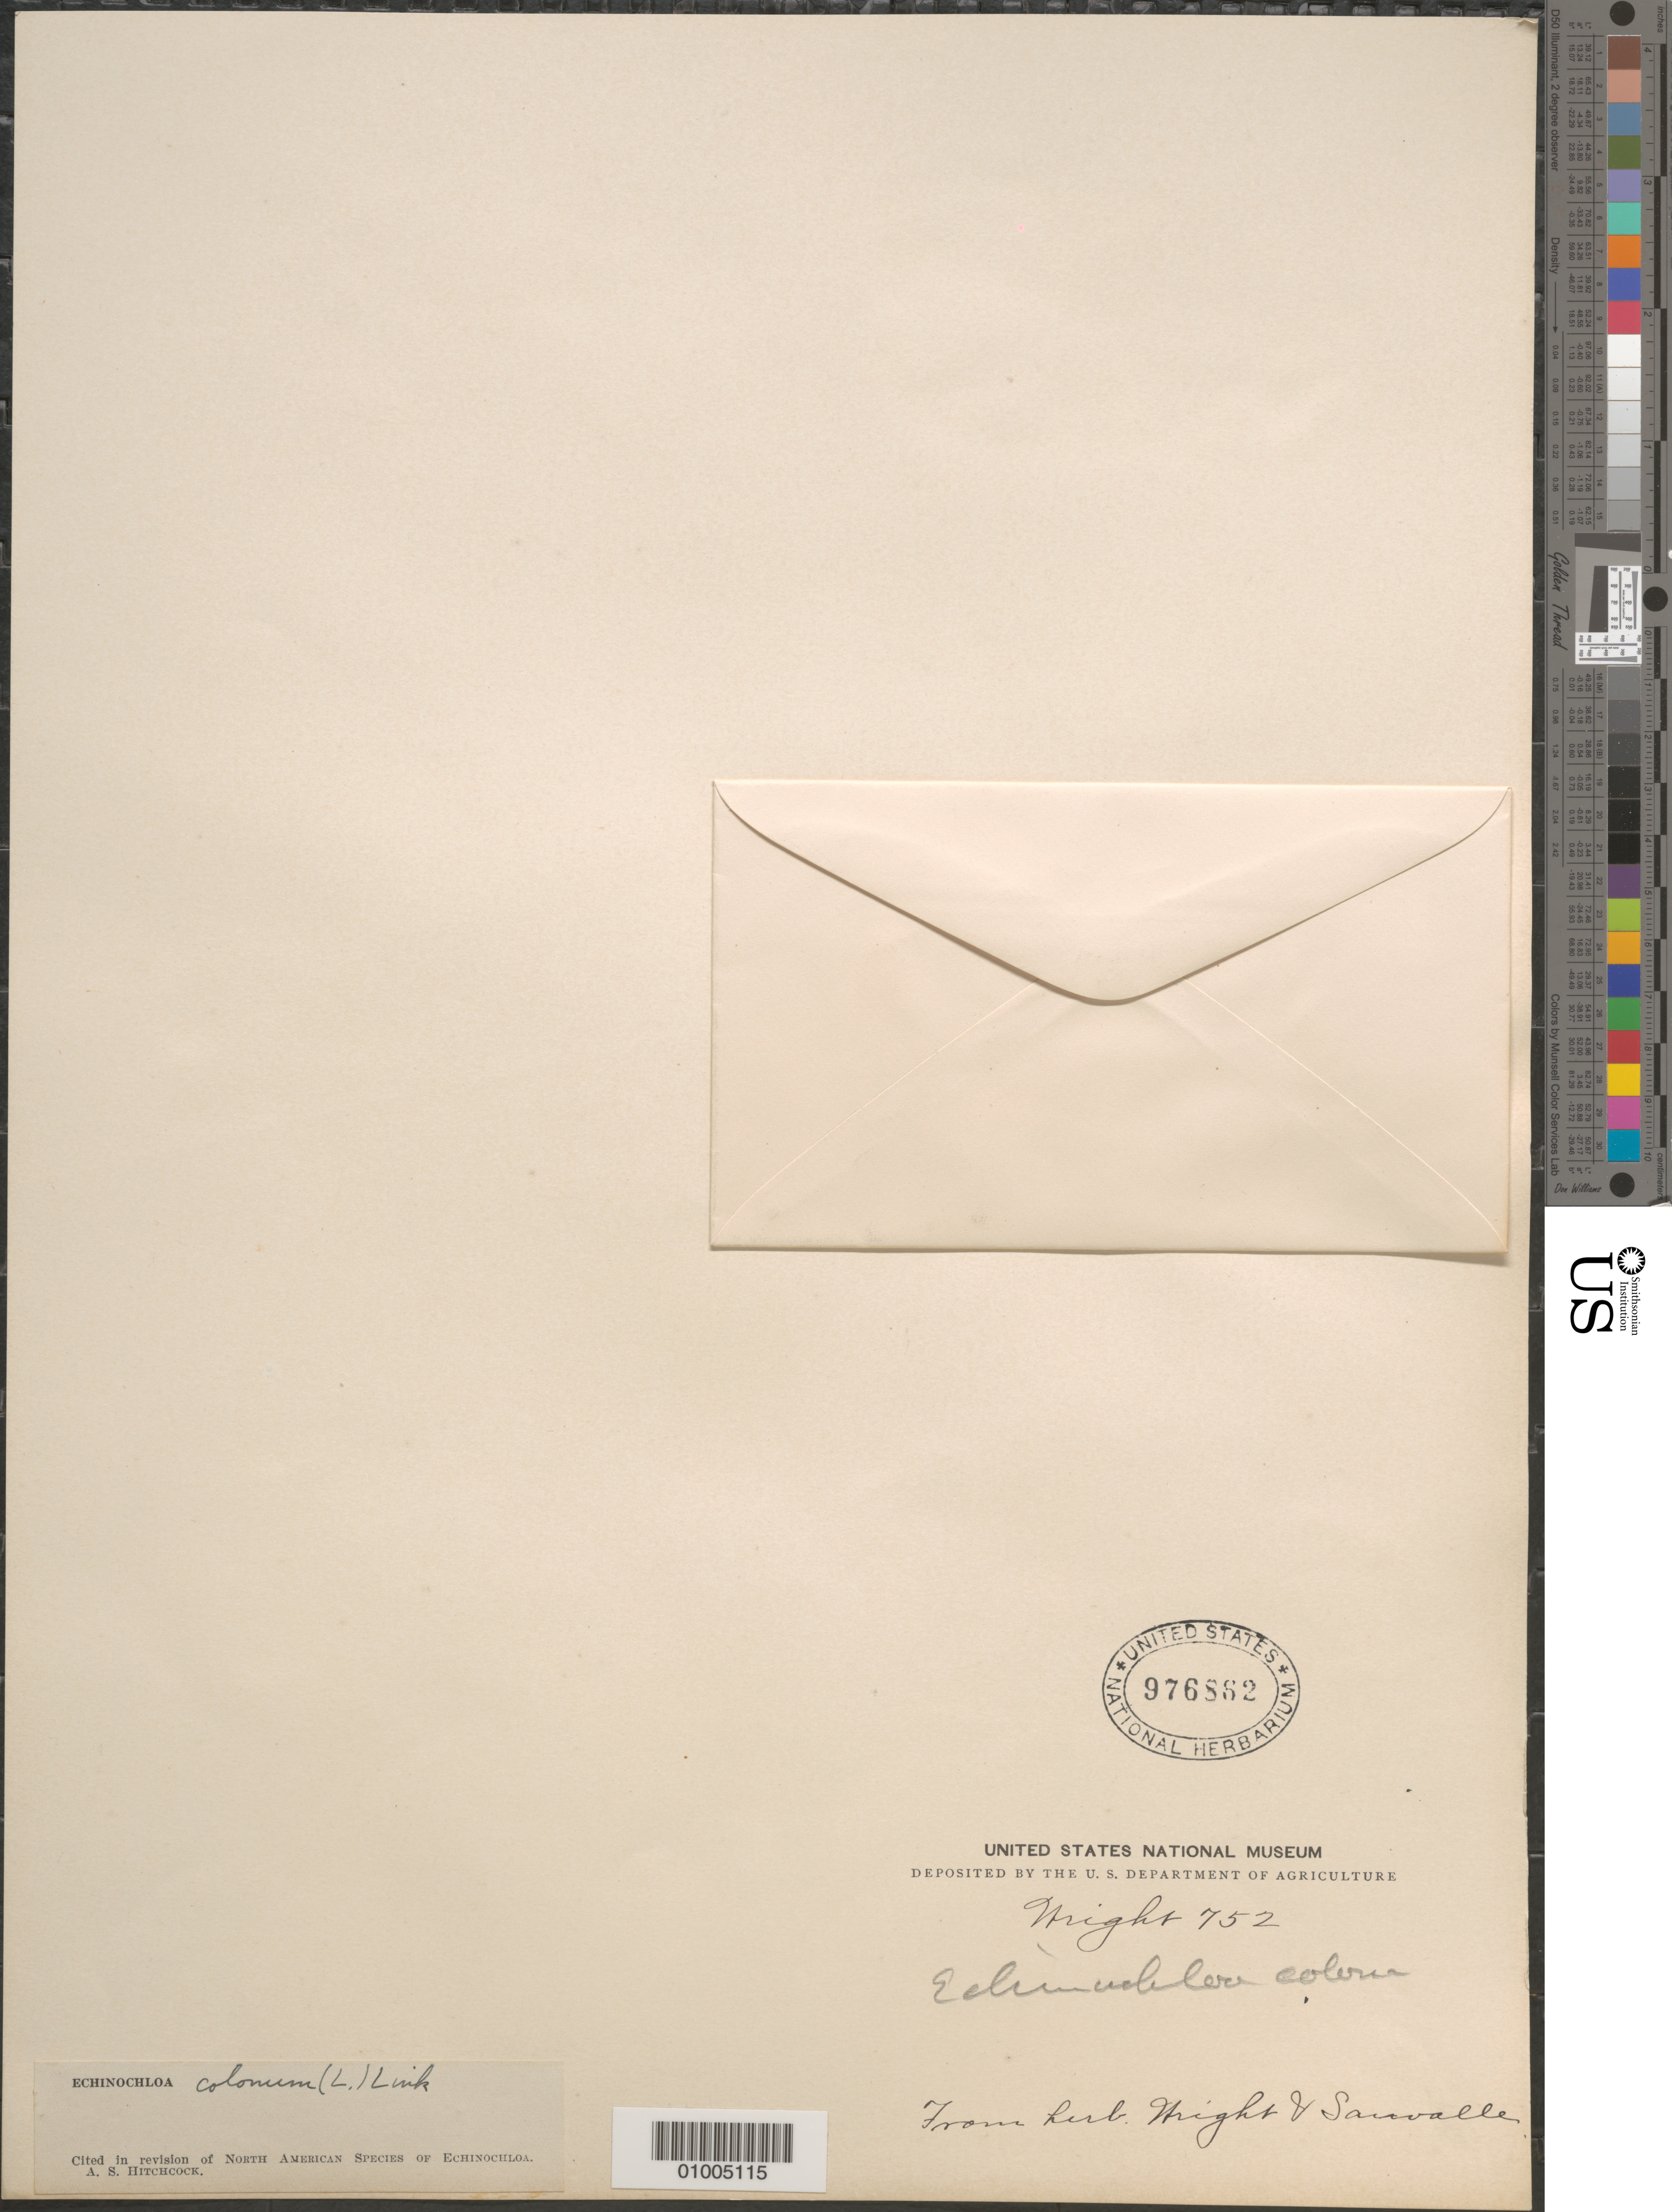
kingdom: Plantae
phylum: Tracheophyta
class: Liliopsida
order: Poales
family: Poaceae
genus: Echinochloa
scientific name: Echinochloa colona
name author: (L.) Link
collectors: C. Wright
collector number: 752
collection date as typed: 1800 to 1899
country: Cuba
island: Cuba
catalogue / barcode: US 976862